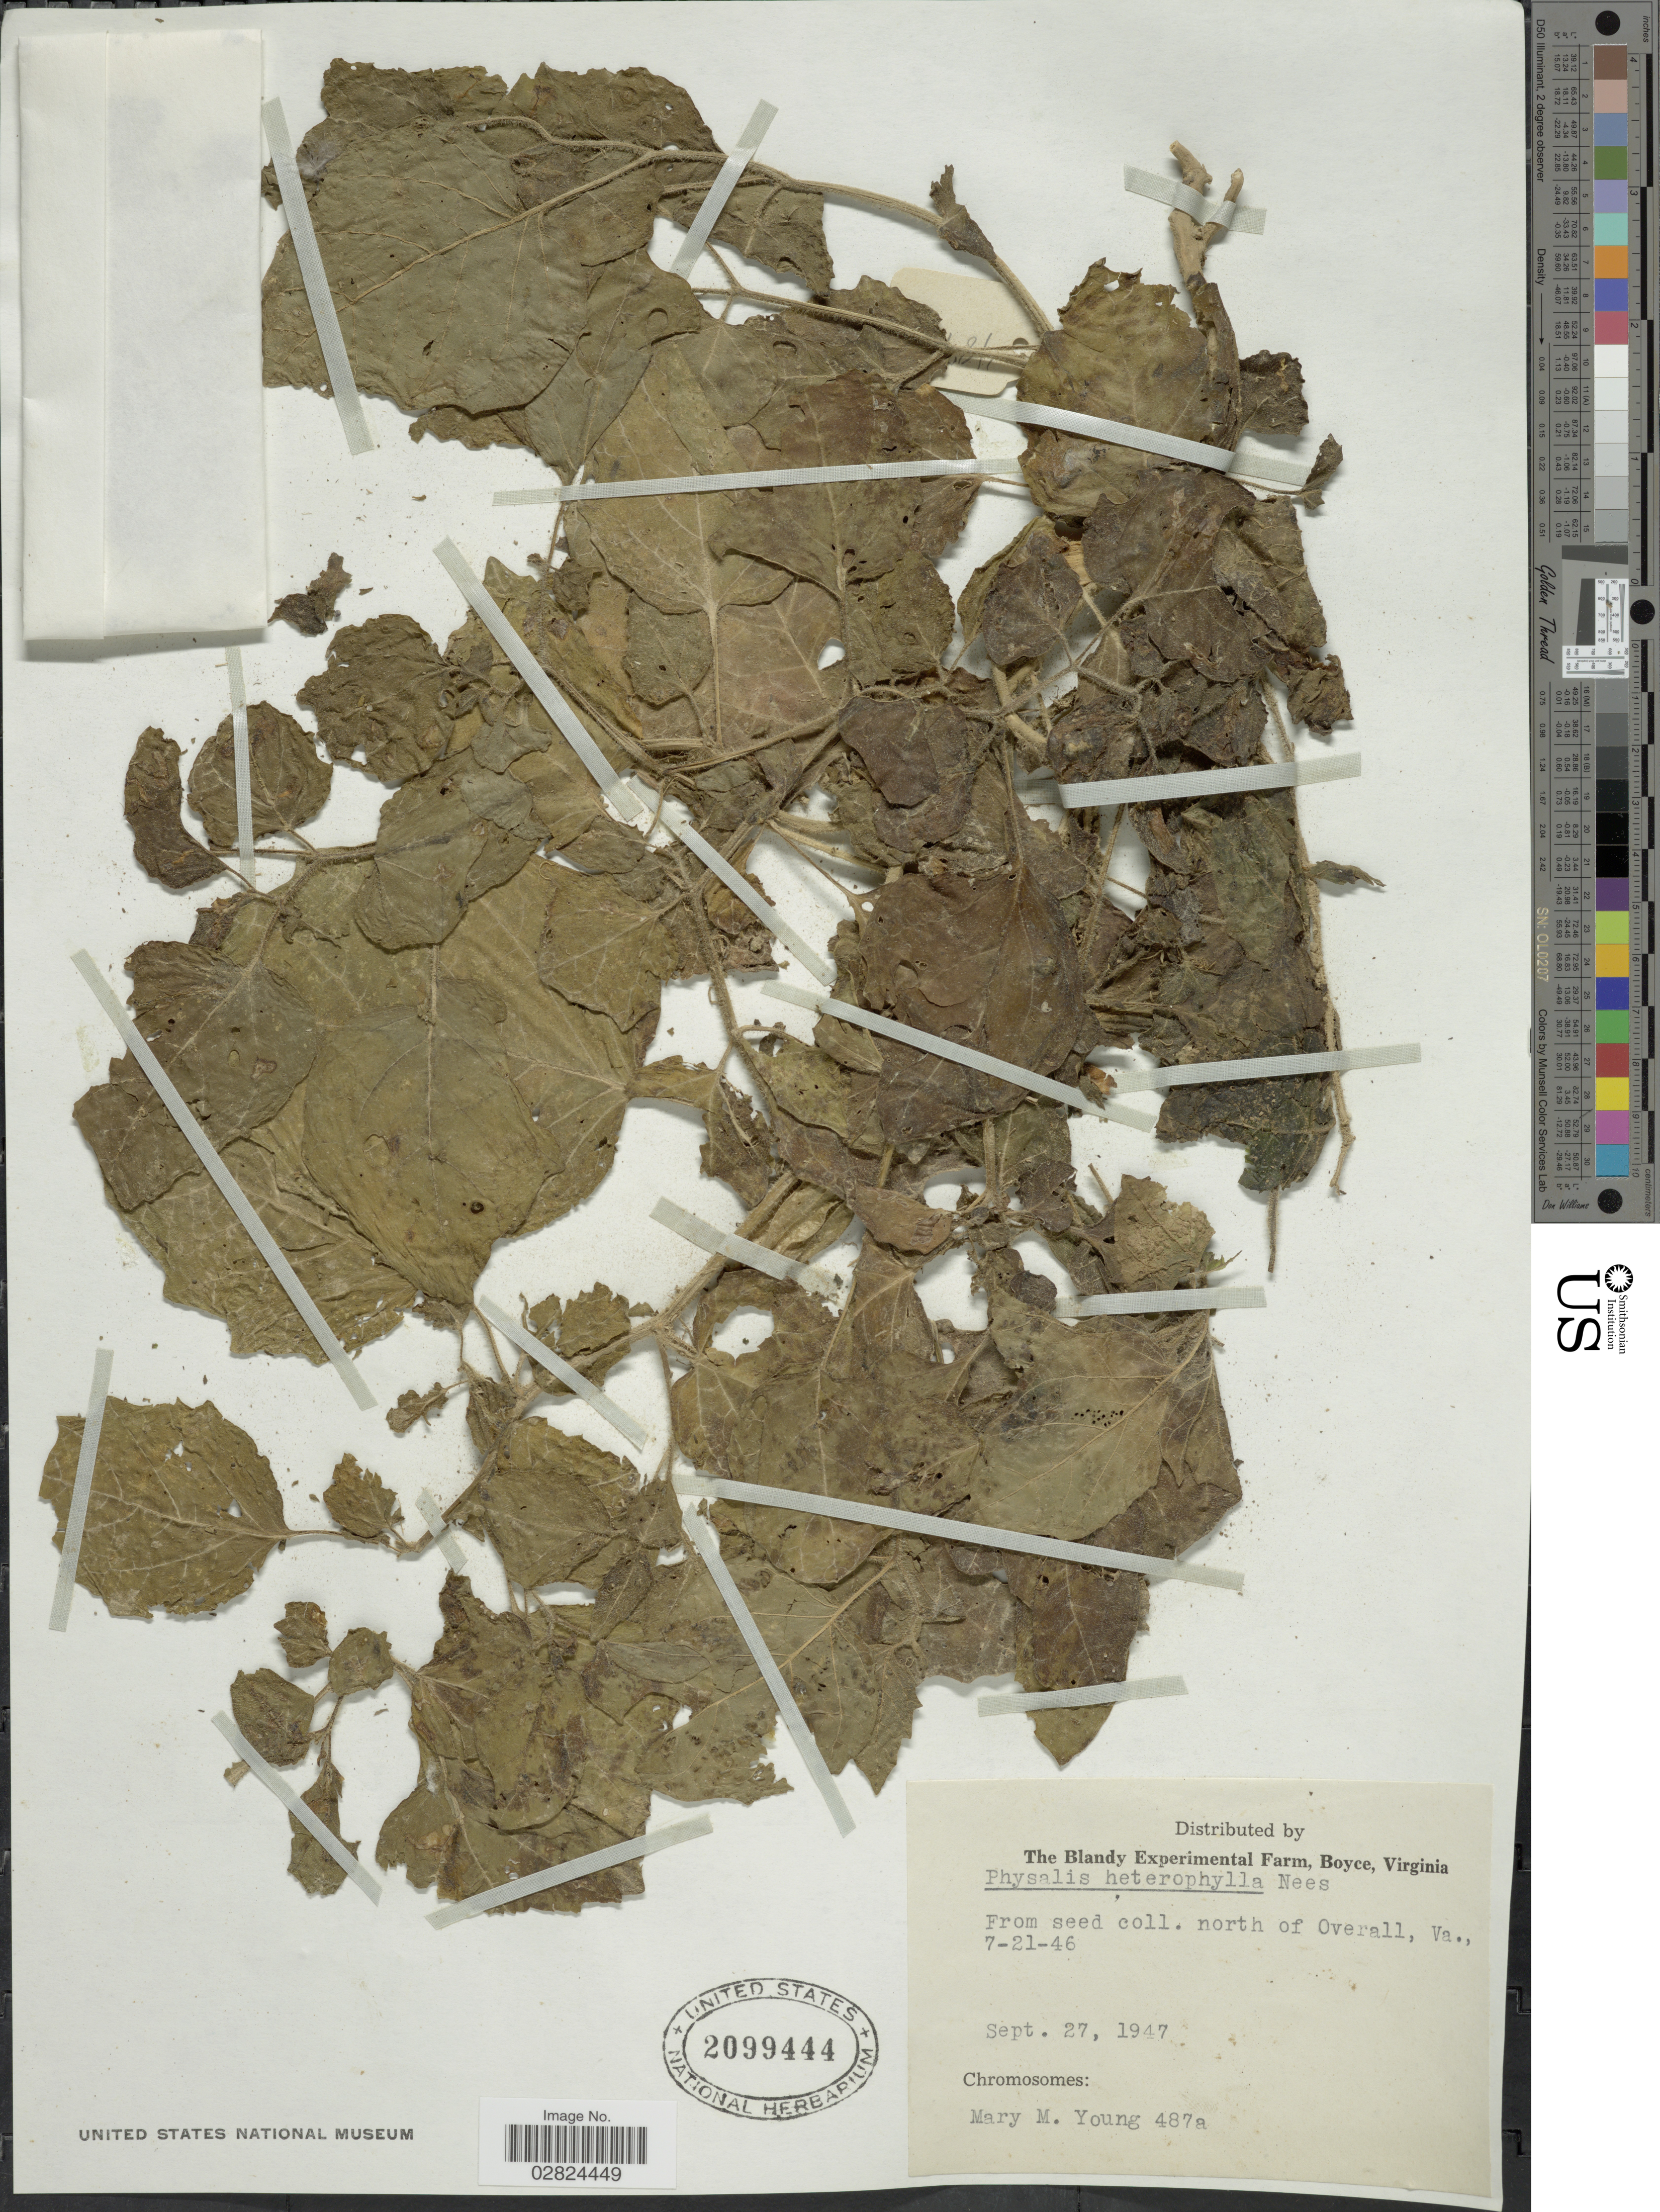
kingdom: Plantae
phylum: Tracheophyta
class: Magnoliopsida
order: Solanales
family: Solanaceae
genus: Physalis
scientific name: Physalis heterophylla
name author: Nees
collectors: M. Young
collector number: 487a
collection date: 1947-09-27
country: United States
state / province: Virginia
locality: The Blandy Experimental Farm, Boyce.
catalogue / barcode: US 2099444